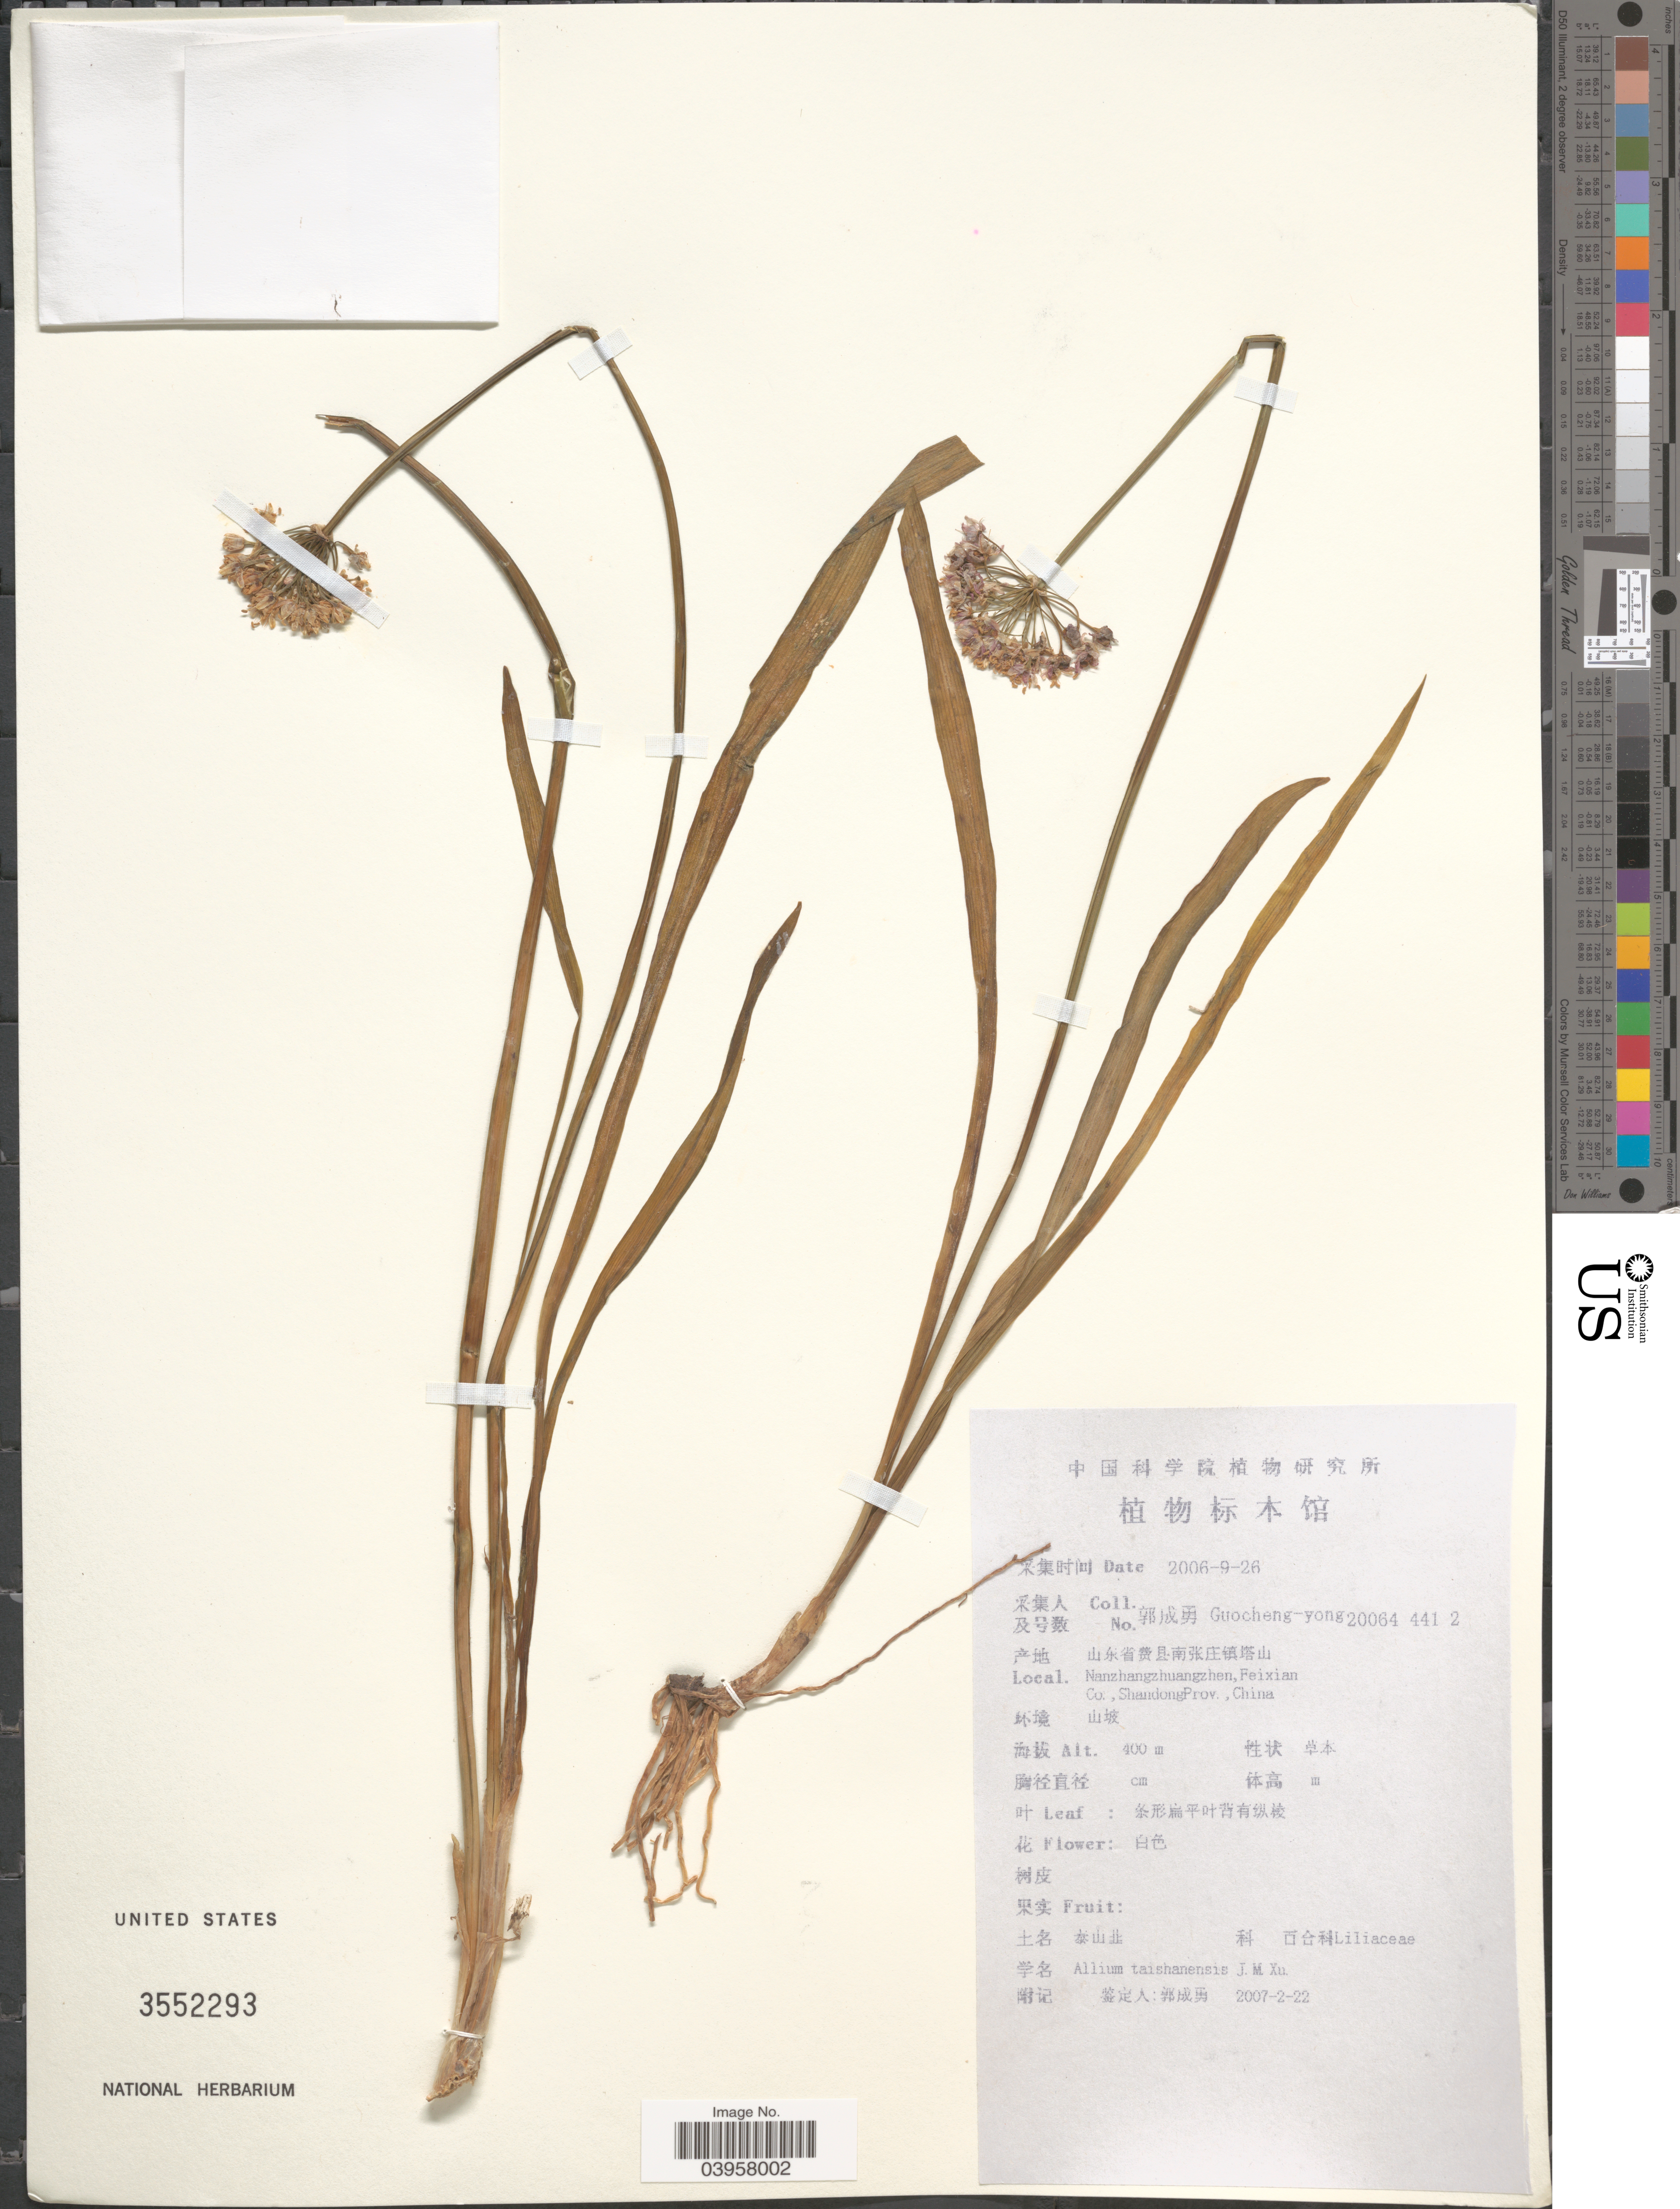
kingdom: Plantae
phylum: Tracheophyta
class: Liliopsida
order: Asparagales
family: Amaryllidaceae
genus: Allium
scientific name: Allium taishanense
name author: J.M. Xu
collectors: Guo cheng-yong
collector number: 20064 441 2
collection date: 2006-09-26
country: China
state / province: Shandong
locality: Nanzhangzhuangzhen, Feixian Co.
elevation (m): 400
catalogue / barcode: US 3552293